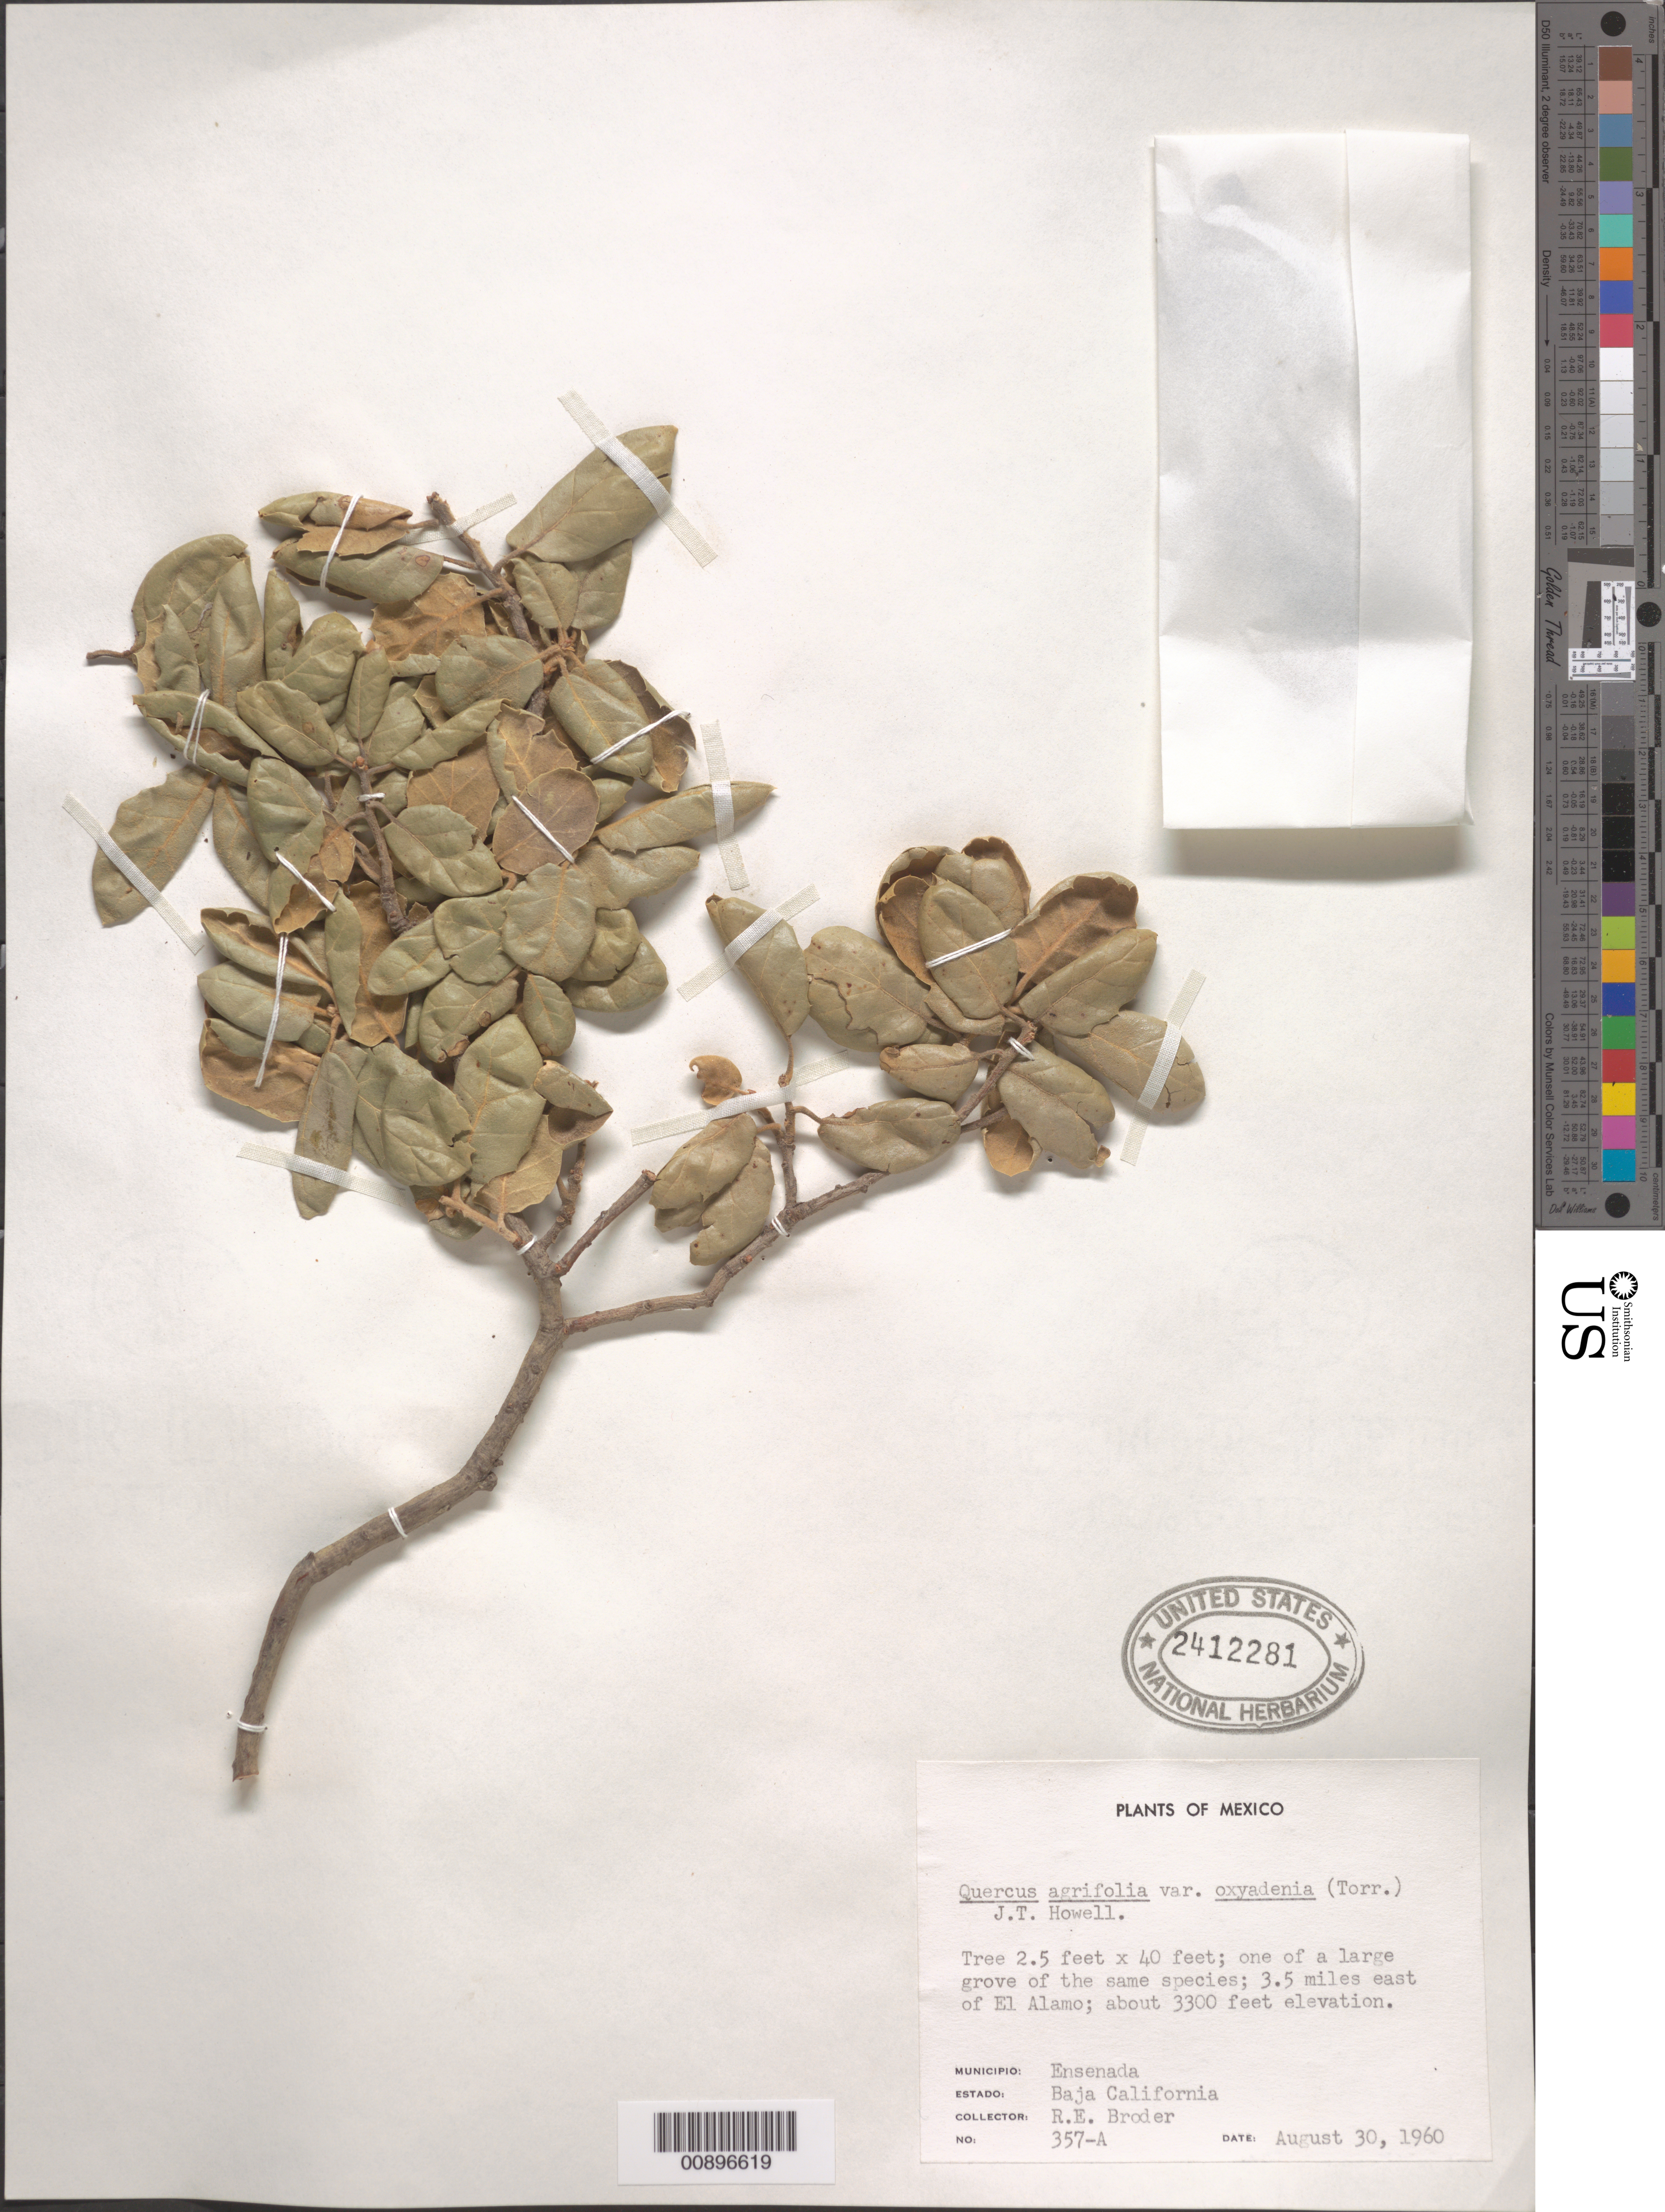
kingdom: Plantae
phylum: Tracheophyta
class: Magnoliopsida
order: Fagales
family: Fagaceae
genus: Quercus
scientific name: Quercus agrifolia var. oxyadenia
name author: (Torr.) J.T. Howell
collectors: R. Broder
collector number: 357-A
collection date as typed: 30 Aug 1960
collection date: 1960-08-30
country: Mexico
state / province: Baja California Norte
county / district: Ensenada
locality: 3.5 miles east of El Alamo, Mpio. Ensenada, Baja California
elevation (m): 1006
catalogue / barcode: US 2412281